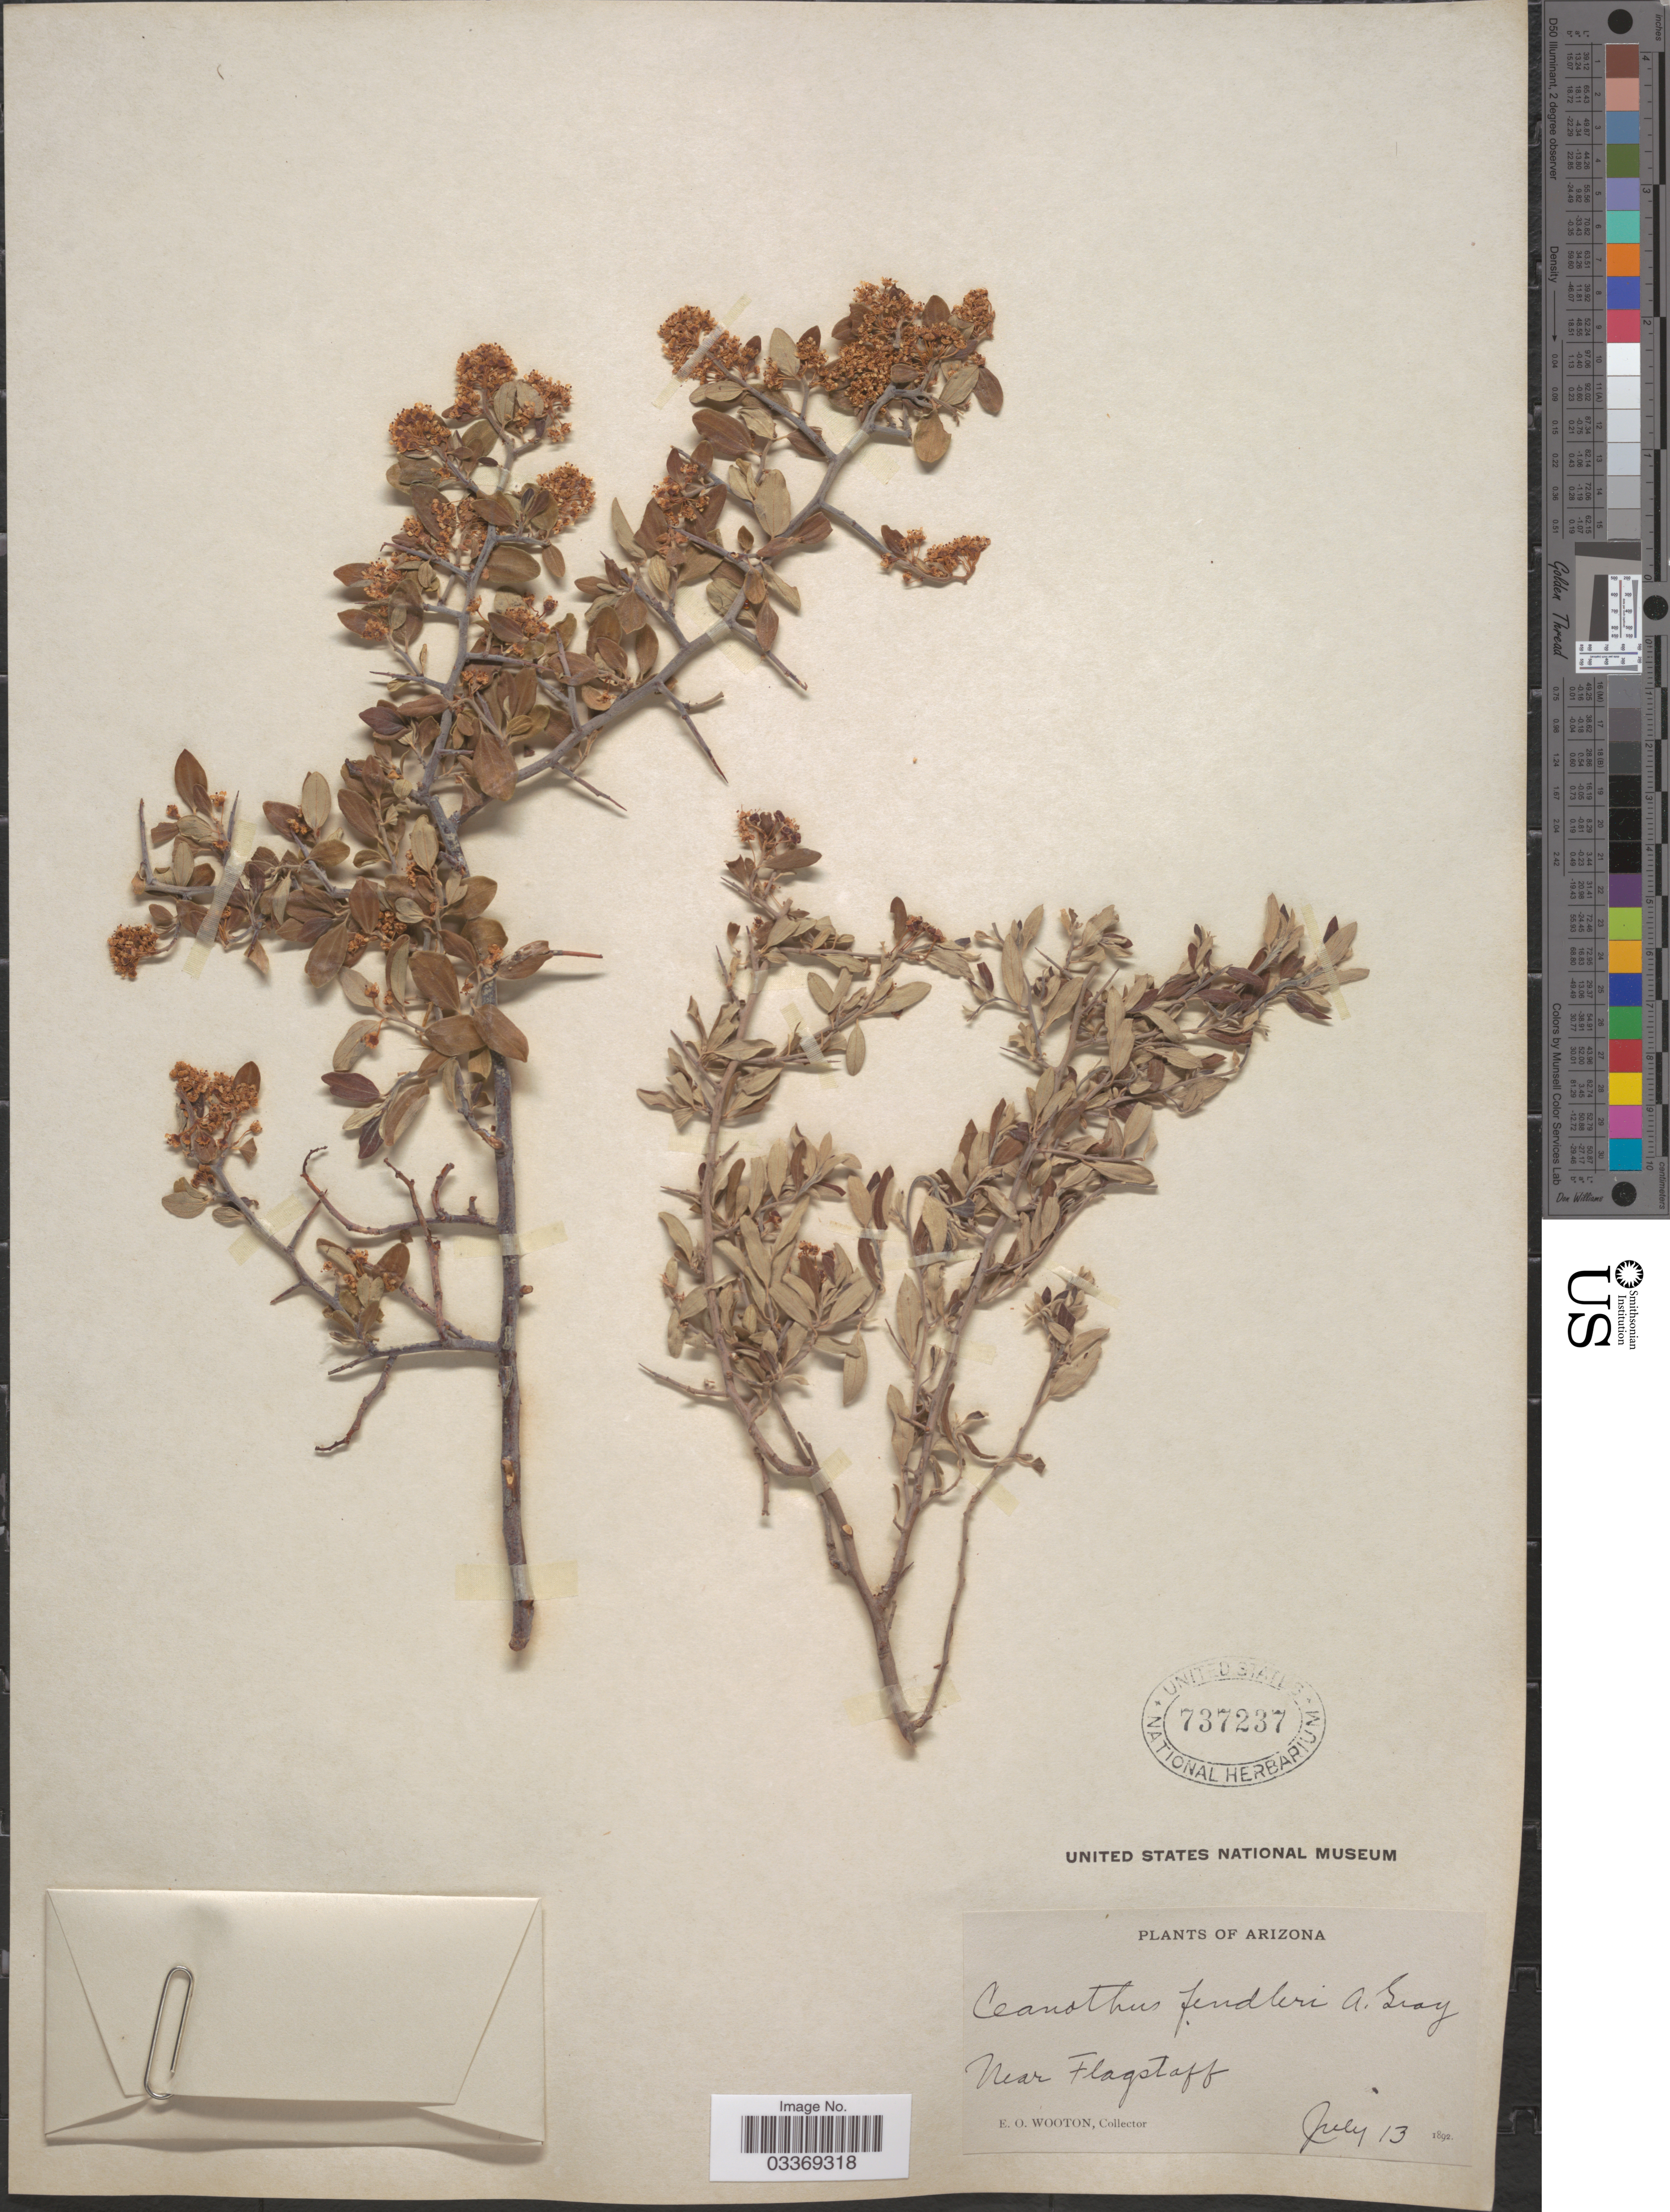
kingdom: Plantae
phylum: Tracheophyta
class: Magnoliopsida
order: Rosales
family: Rhamnaceae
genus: Ceanothus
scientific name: Ceanothus fendleri var. venosus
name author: (A. Gray) Trel.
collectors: E. O. Wooton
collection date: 1892-07-13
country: United States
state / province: Arizona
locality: Near Flagstaff.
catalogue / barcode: US 737237